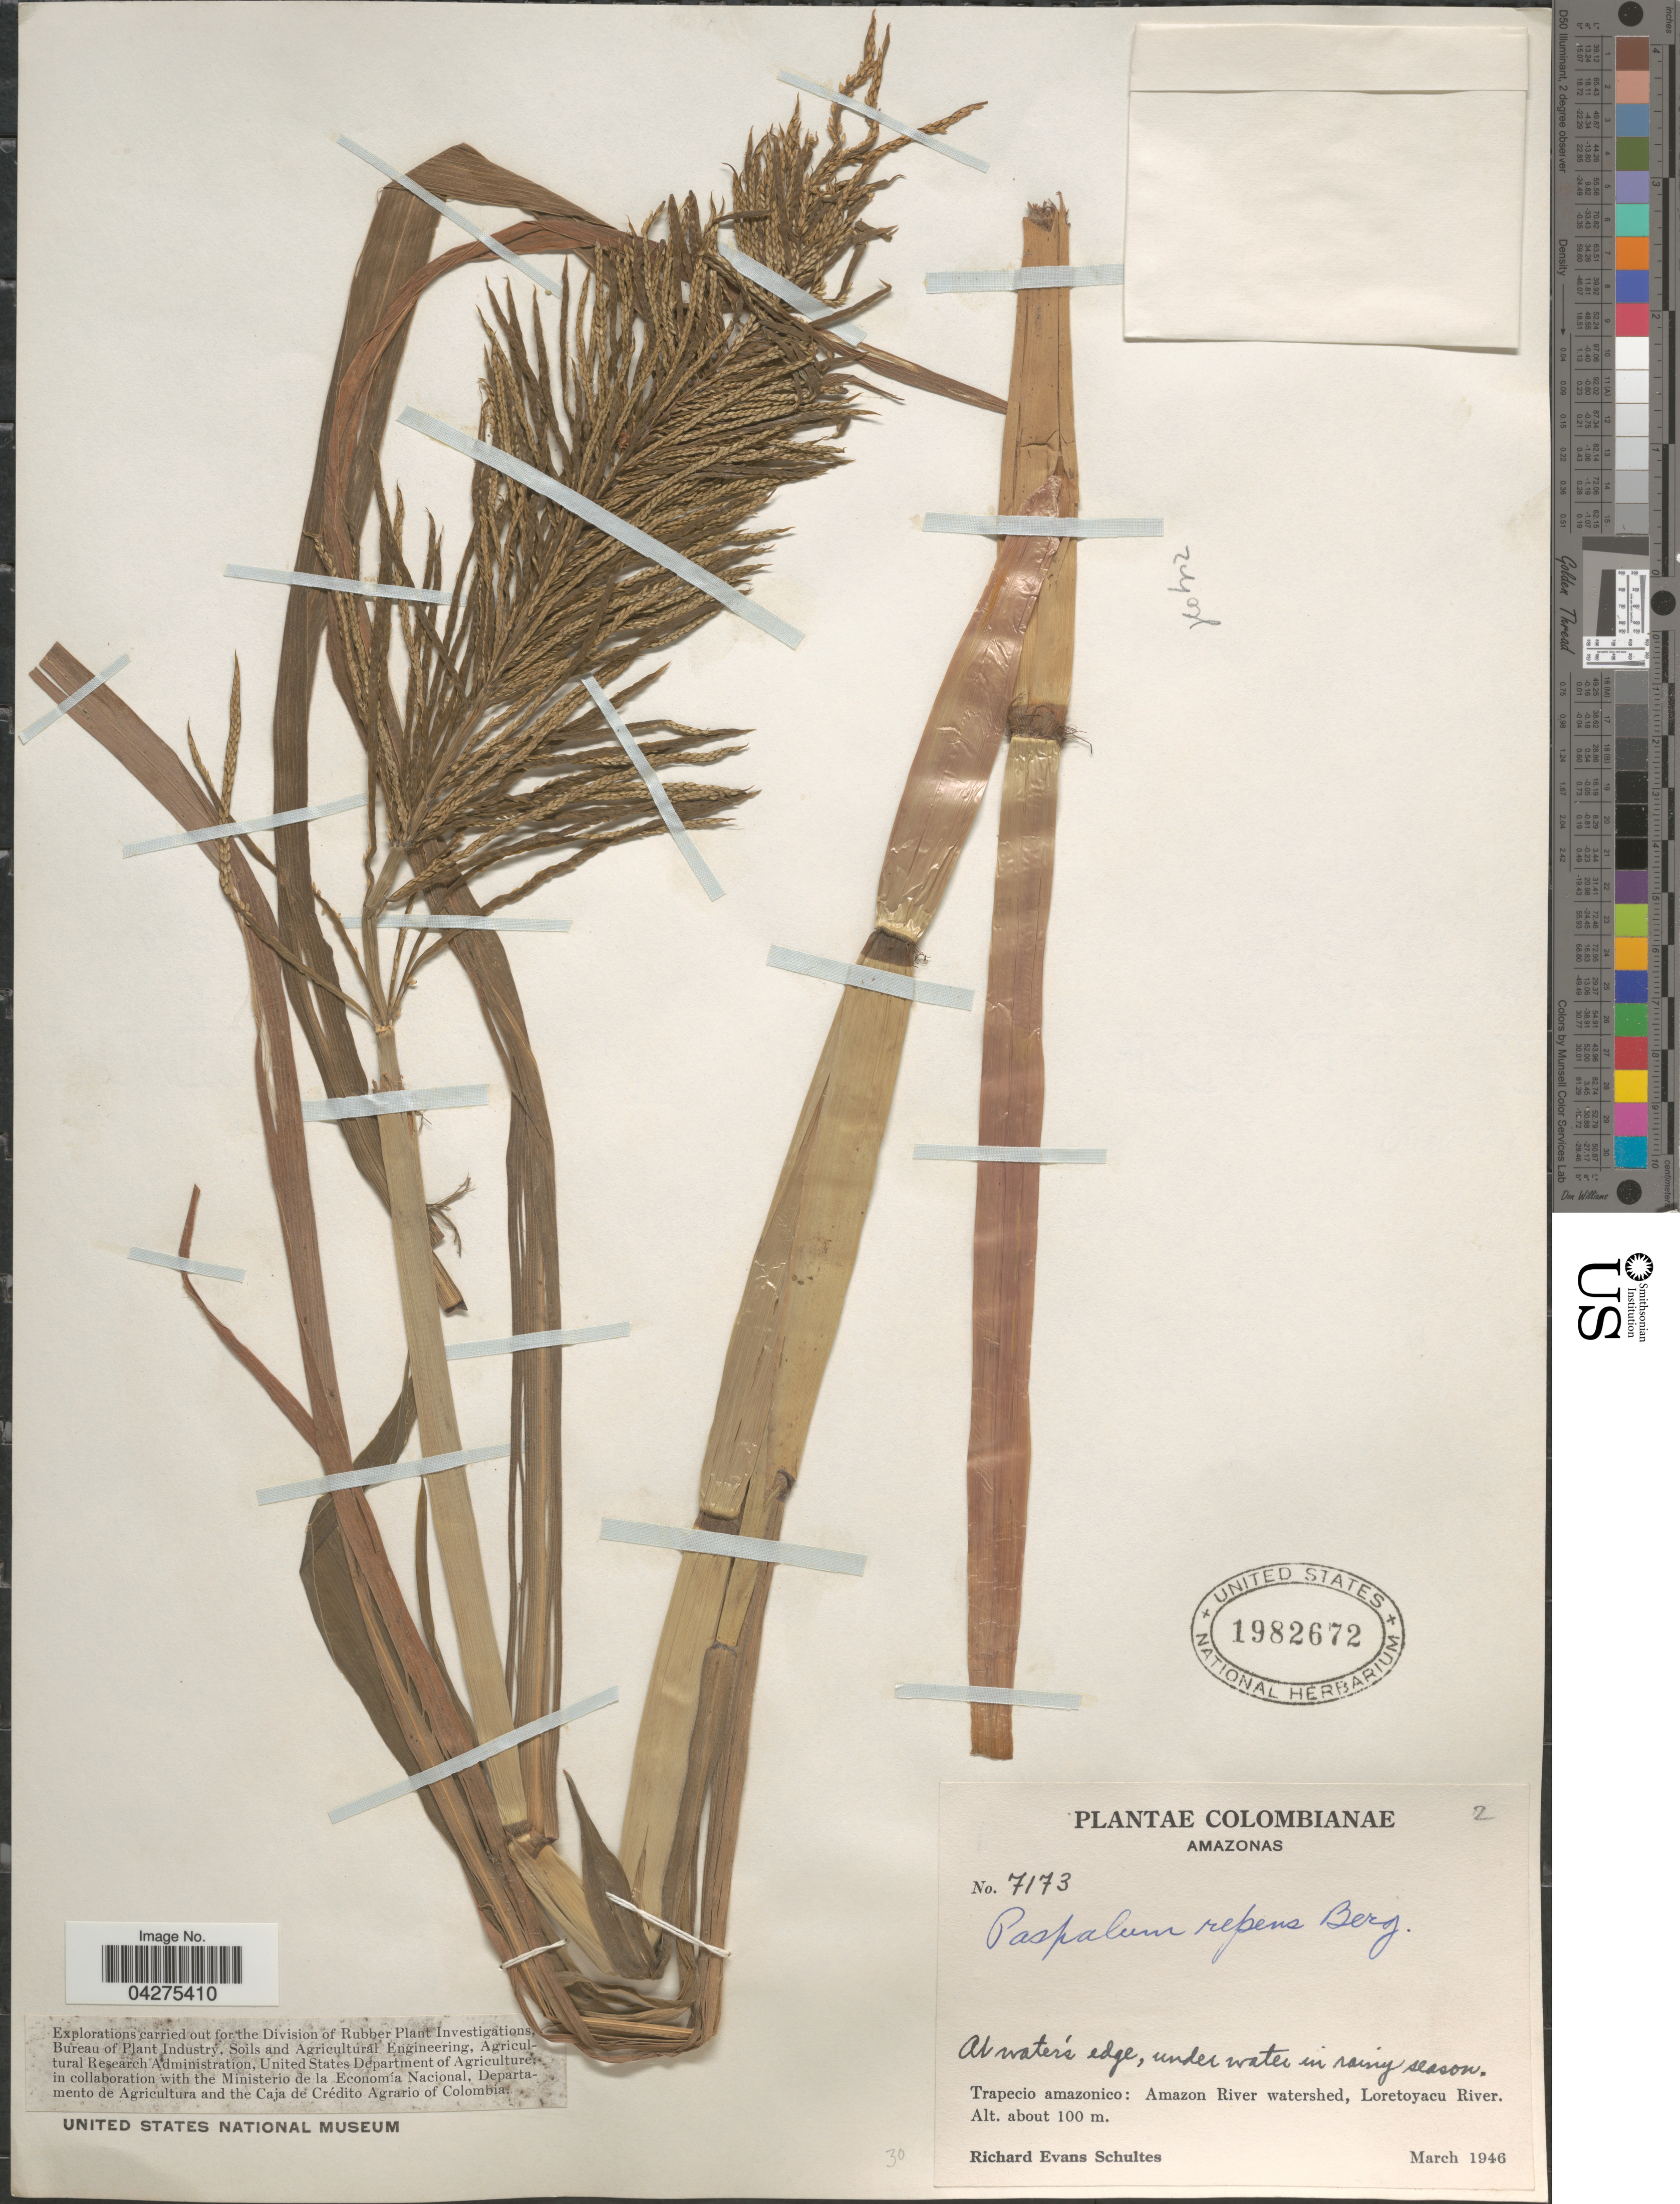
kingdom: Plantae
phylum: Tracheophyta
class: Liliopsida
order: Poales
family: Poaceae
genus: Paspalum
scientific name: Paspalum repens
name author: P.J. Bergius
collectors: R. E. Schultes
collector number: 7173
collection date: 1946-03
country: Colombia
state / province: Amazônas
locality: Trapecio amazonico: Amazon River watershed, Loretoyacu River.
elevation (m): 100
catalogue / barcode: US 1982672